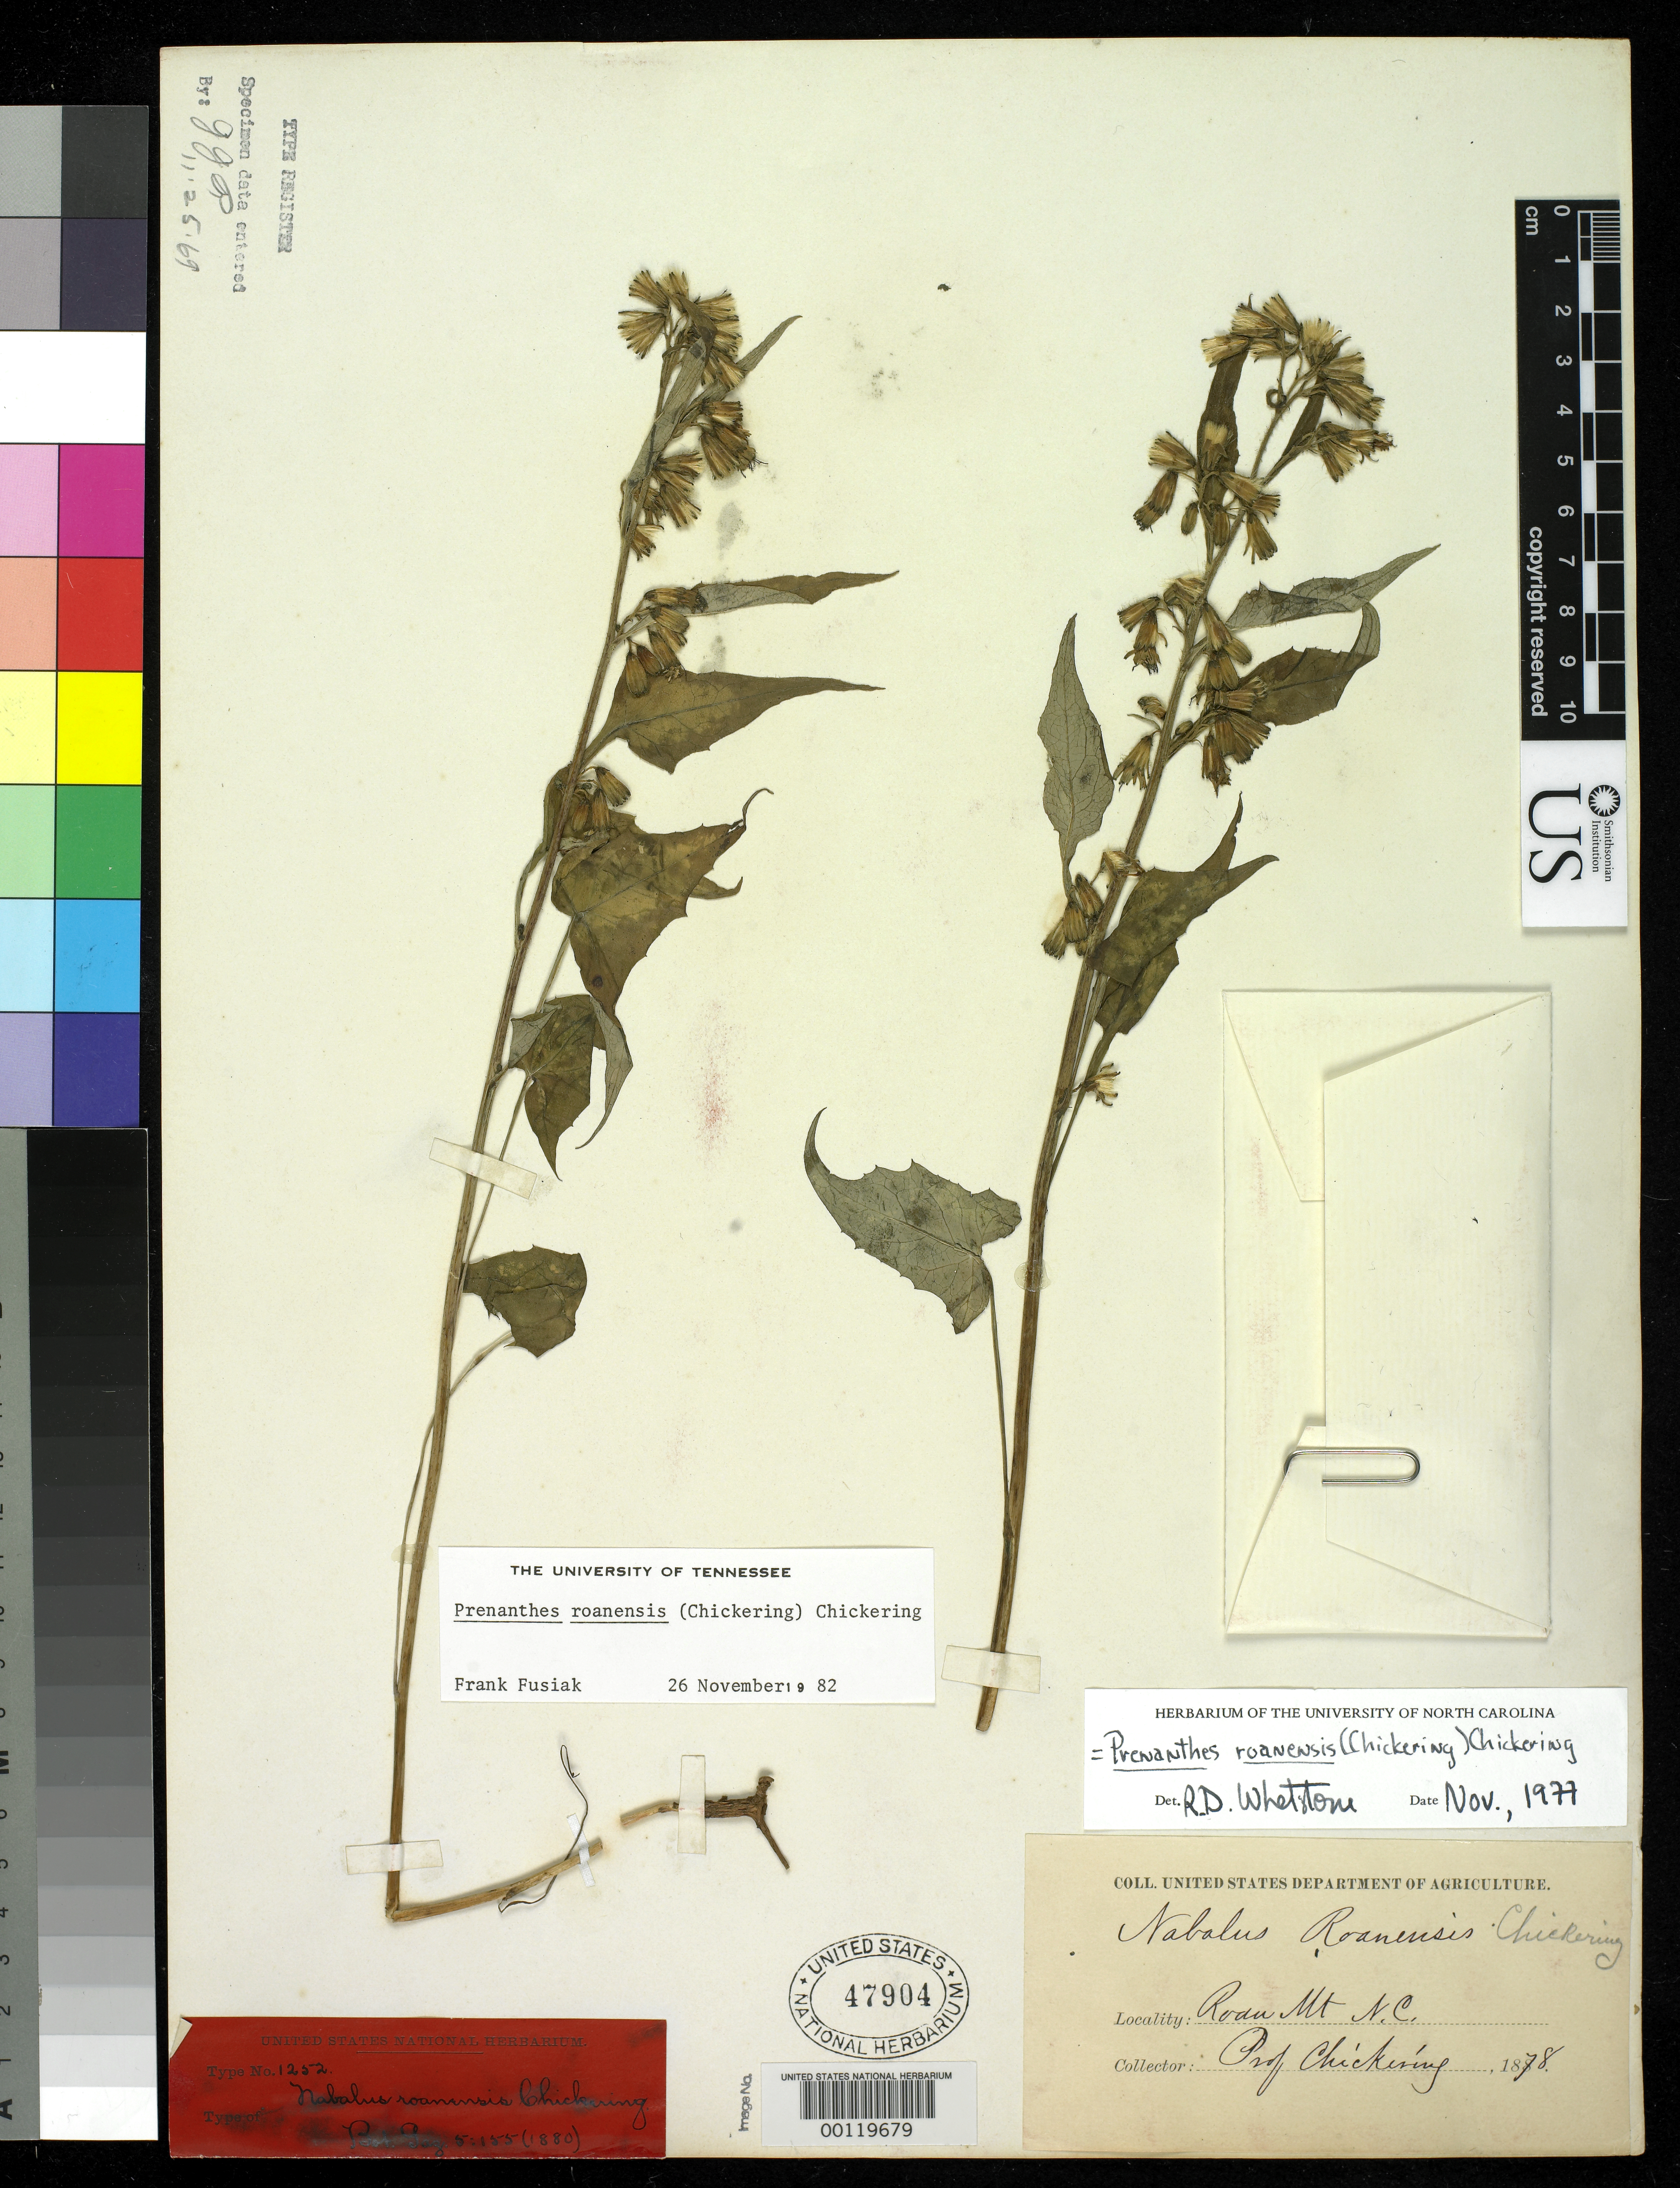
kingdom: Plantae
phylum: Tracheophyta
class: Magnoliopsida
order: Asterales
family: Asteraceae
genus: Nabalus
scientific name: Nabalus roanensis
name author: Chickering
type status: Lectotype; Syntype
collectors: J. Chickering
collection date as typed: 1878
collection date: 1878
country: United States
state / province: North Carolina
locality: Roan Mountain.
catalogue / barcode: US 47904